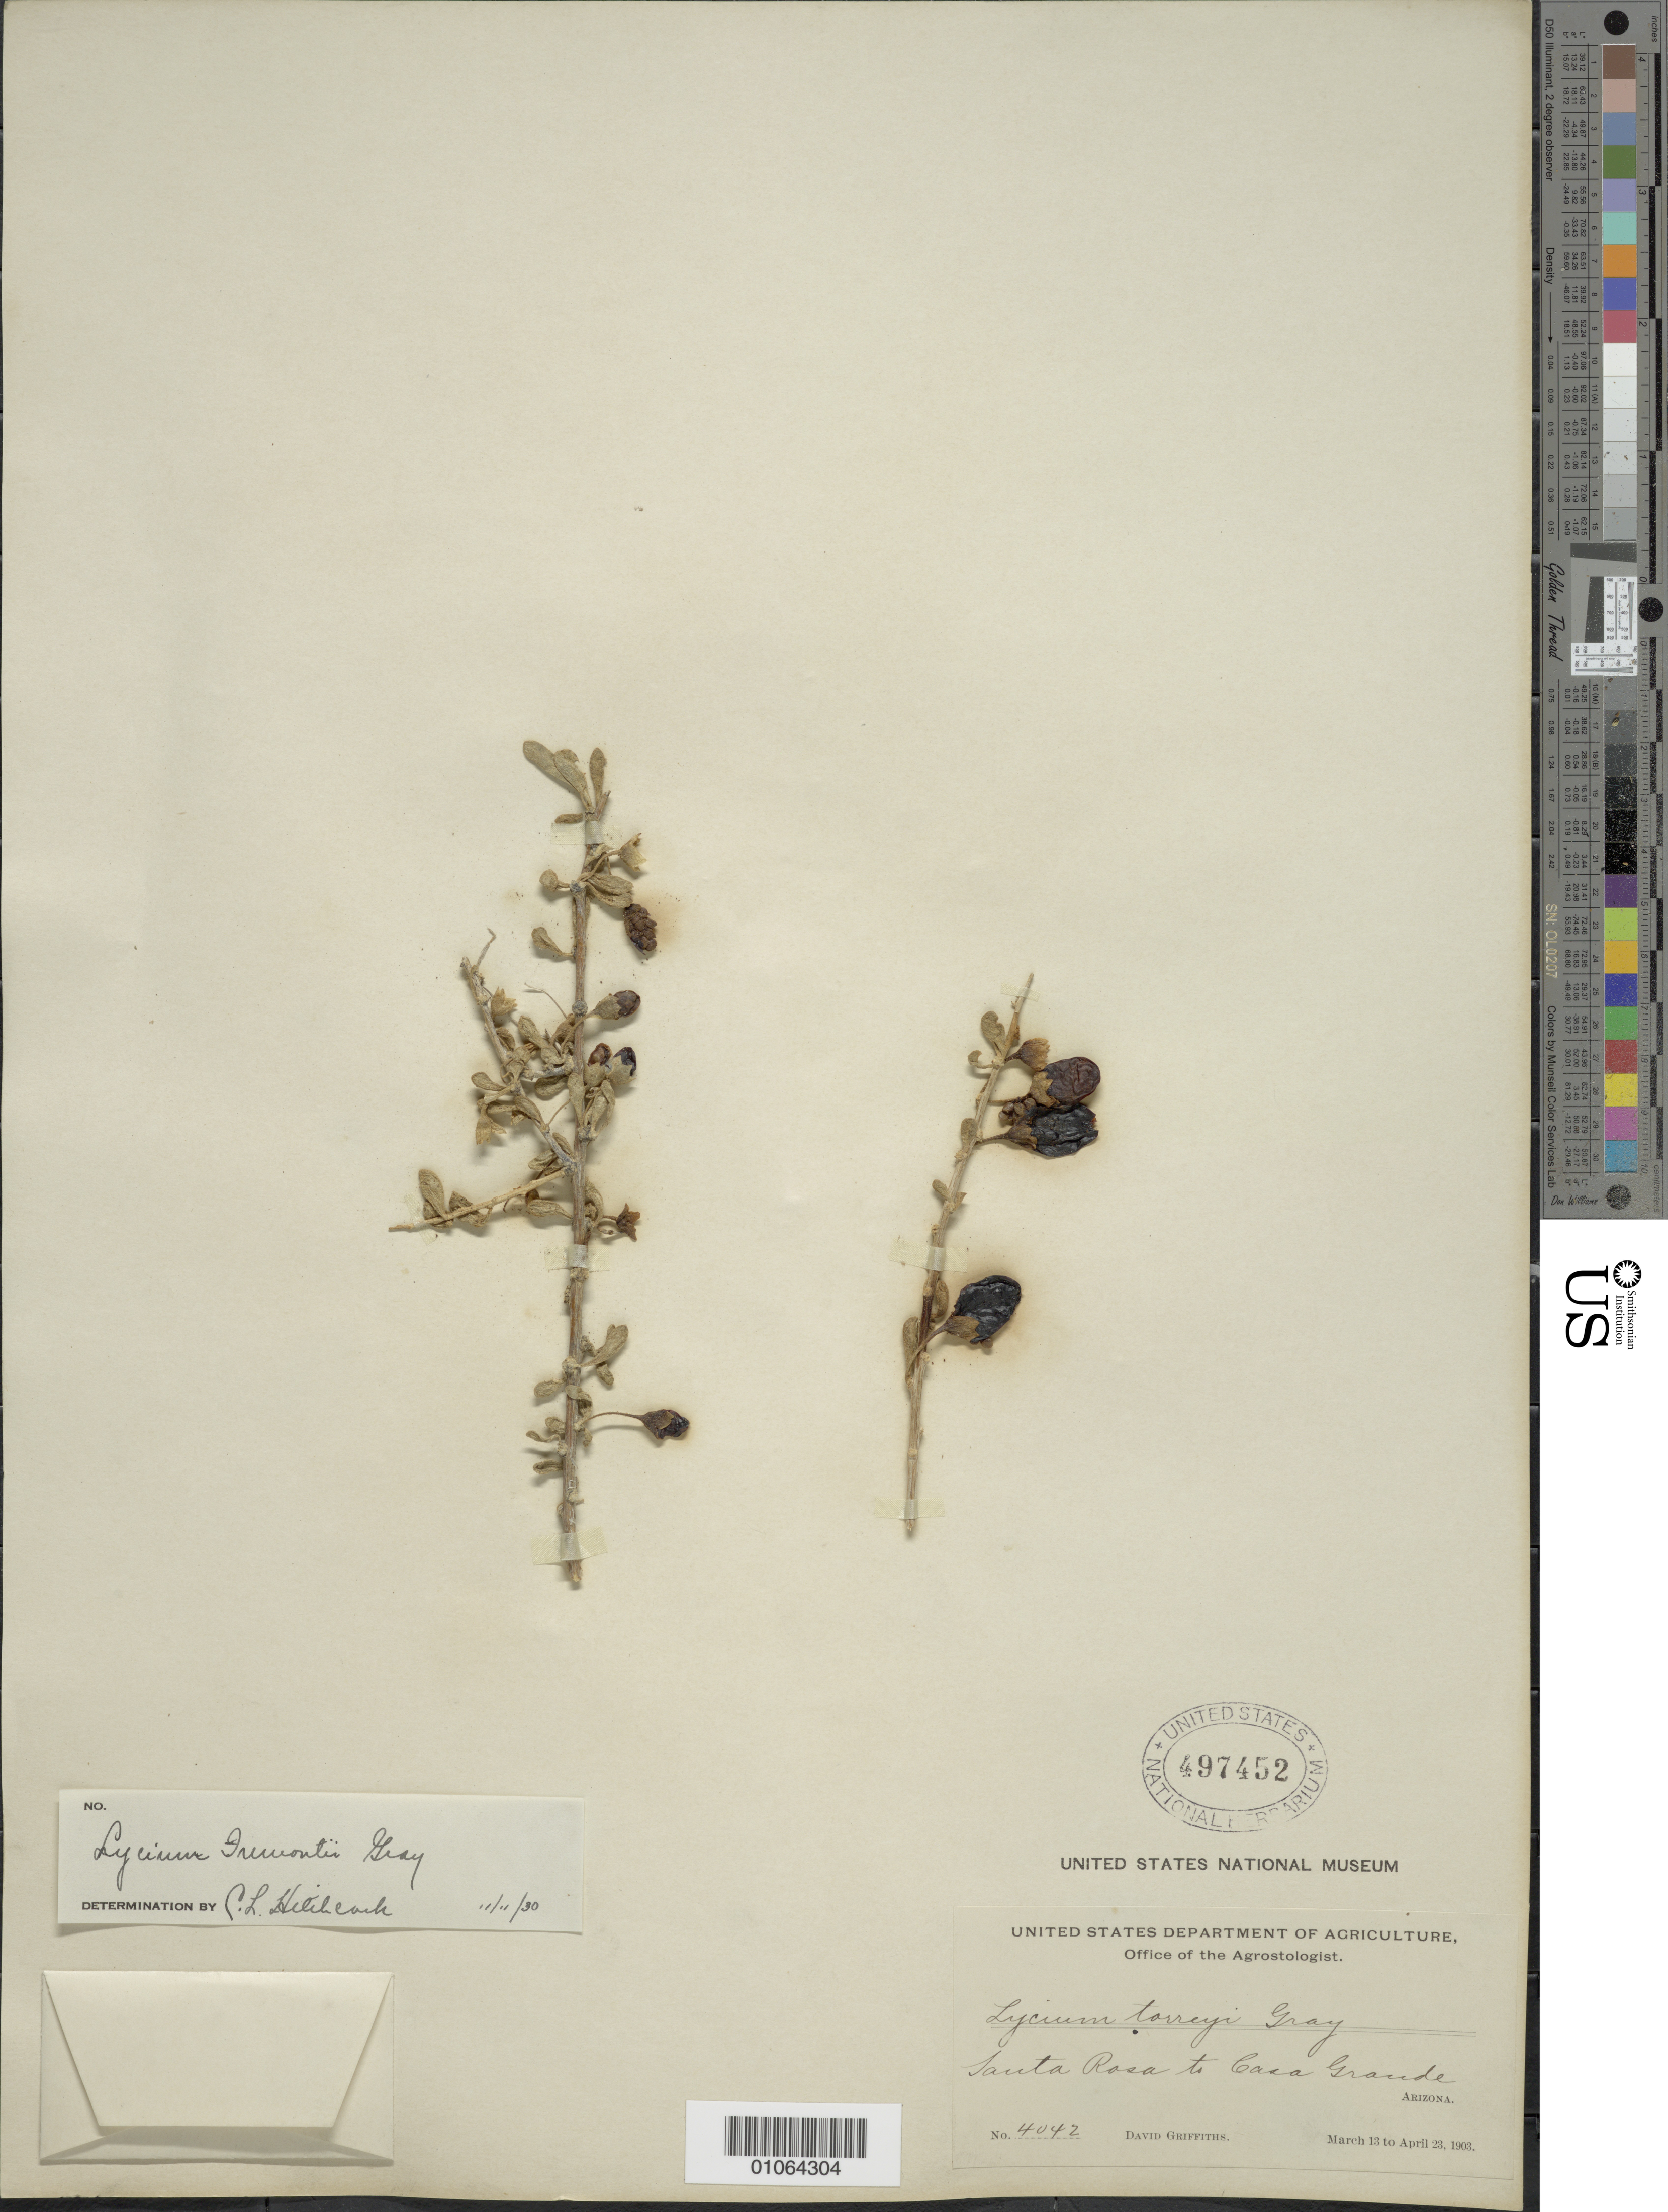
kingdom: Plantae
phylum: Tracheophyta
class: Magnoliopsida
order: Solanales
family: Solanaceae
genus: Lycium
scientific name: Lycium fremontii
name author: A. Gray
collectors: D. Griffiths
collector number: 4042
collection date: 1903-03-13/1903-04-23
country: United States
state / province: Arizona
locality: Santa Rosa to Casa Grande.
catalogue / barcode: US 497452